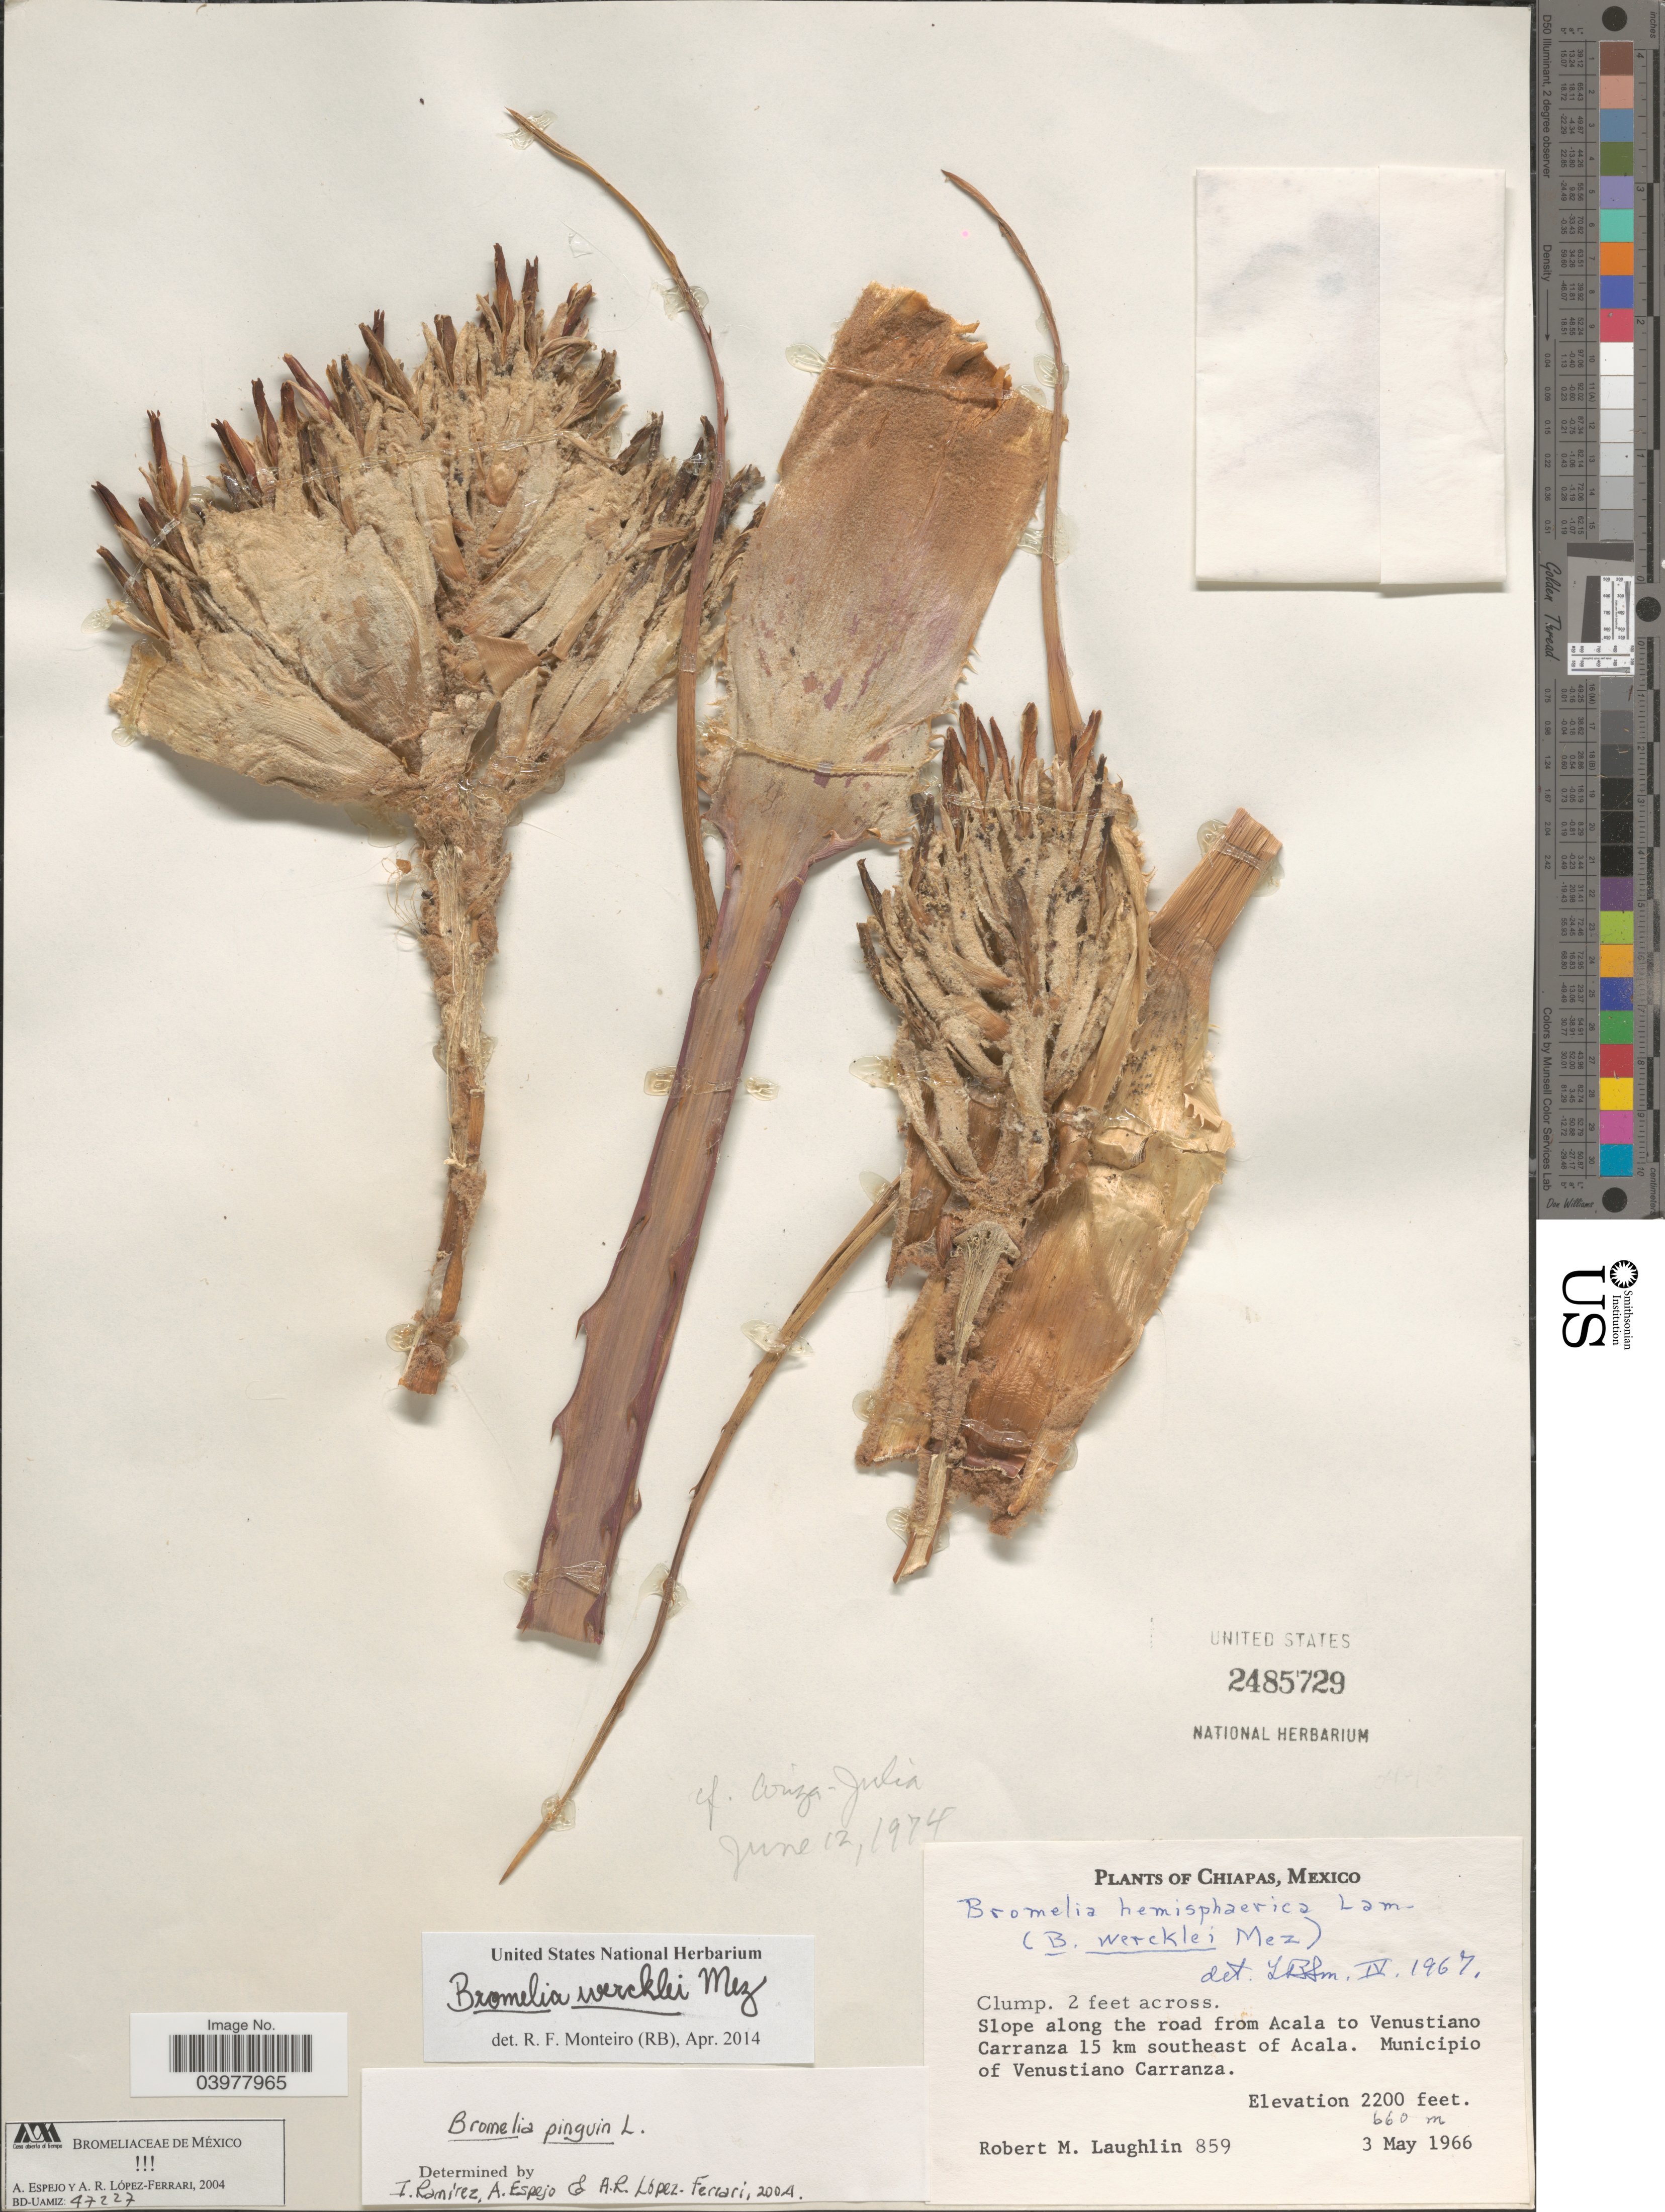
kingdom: Plantae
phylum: Tracheophyta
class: Liliopsida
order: Poales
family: Bromeliaceae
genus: Bromelia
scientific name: Bromelia wercklei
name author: Mez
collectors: R. M. Laughlin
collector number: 859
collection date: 1966-05-03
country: Mexico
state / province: Chiapas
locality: Slope along the road from Acala to Venustiano Carranza 15 km southeast of Acala. Municipio of Venustiano Carranza.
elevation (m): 671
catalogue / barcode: US 2485729